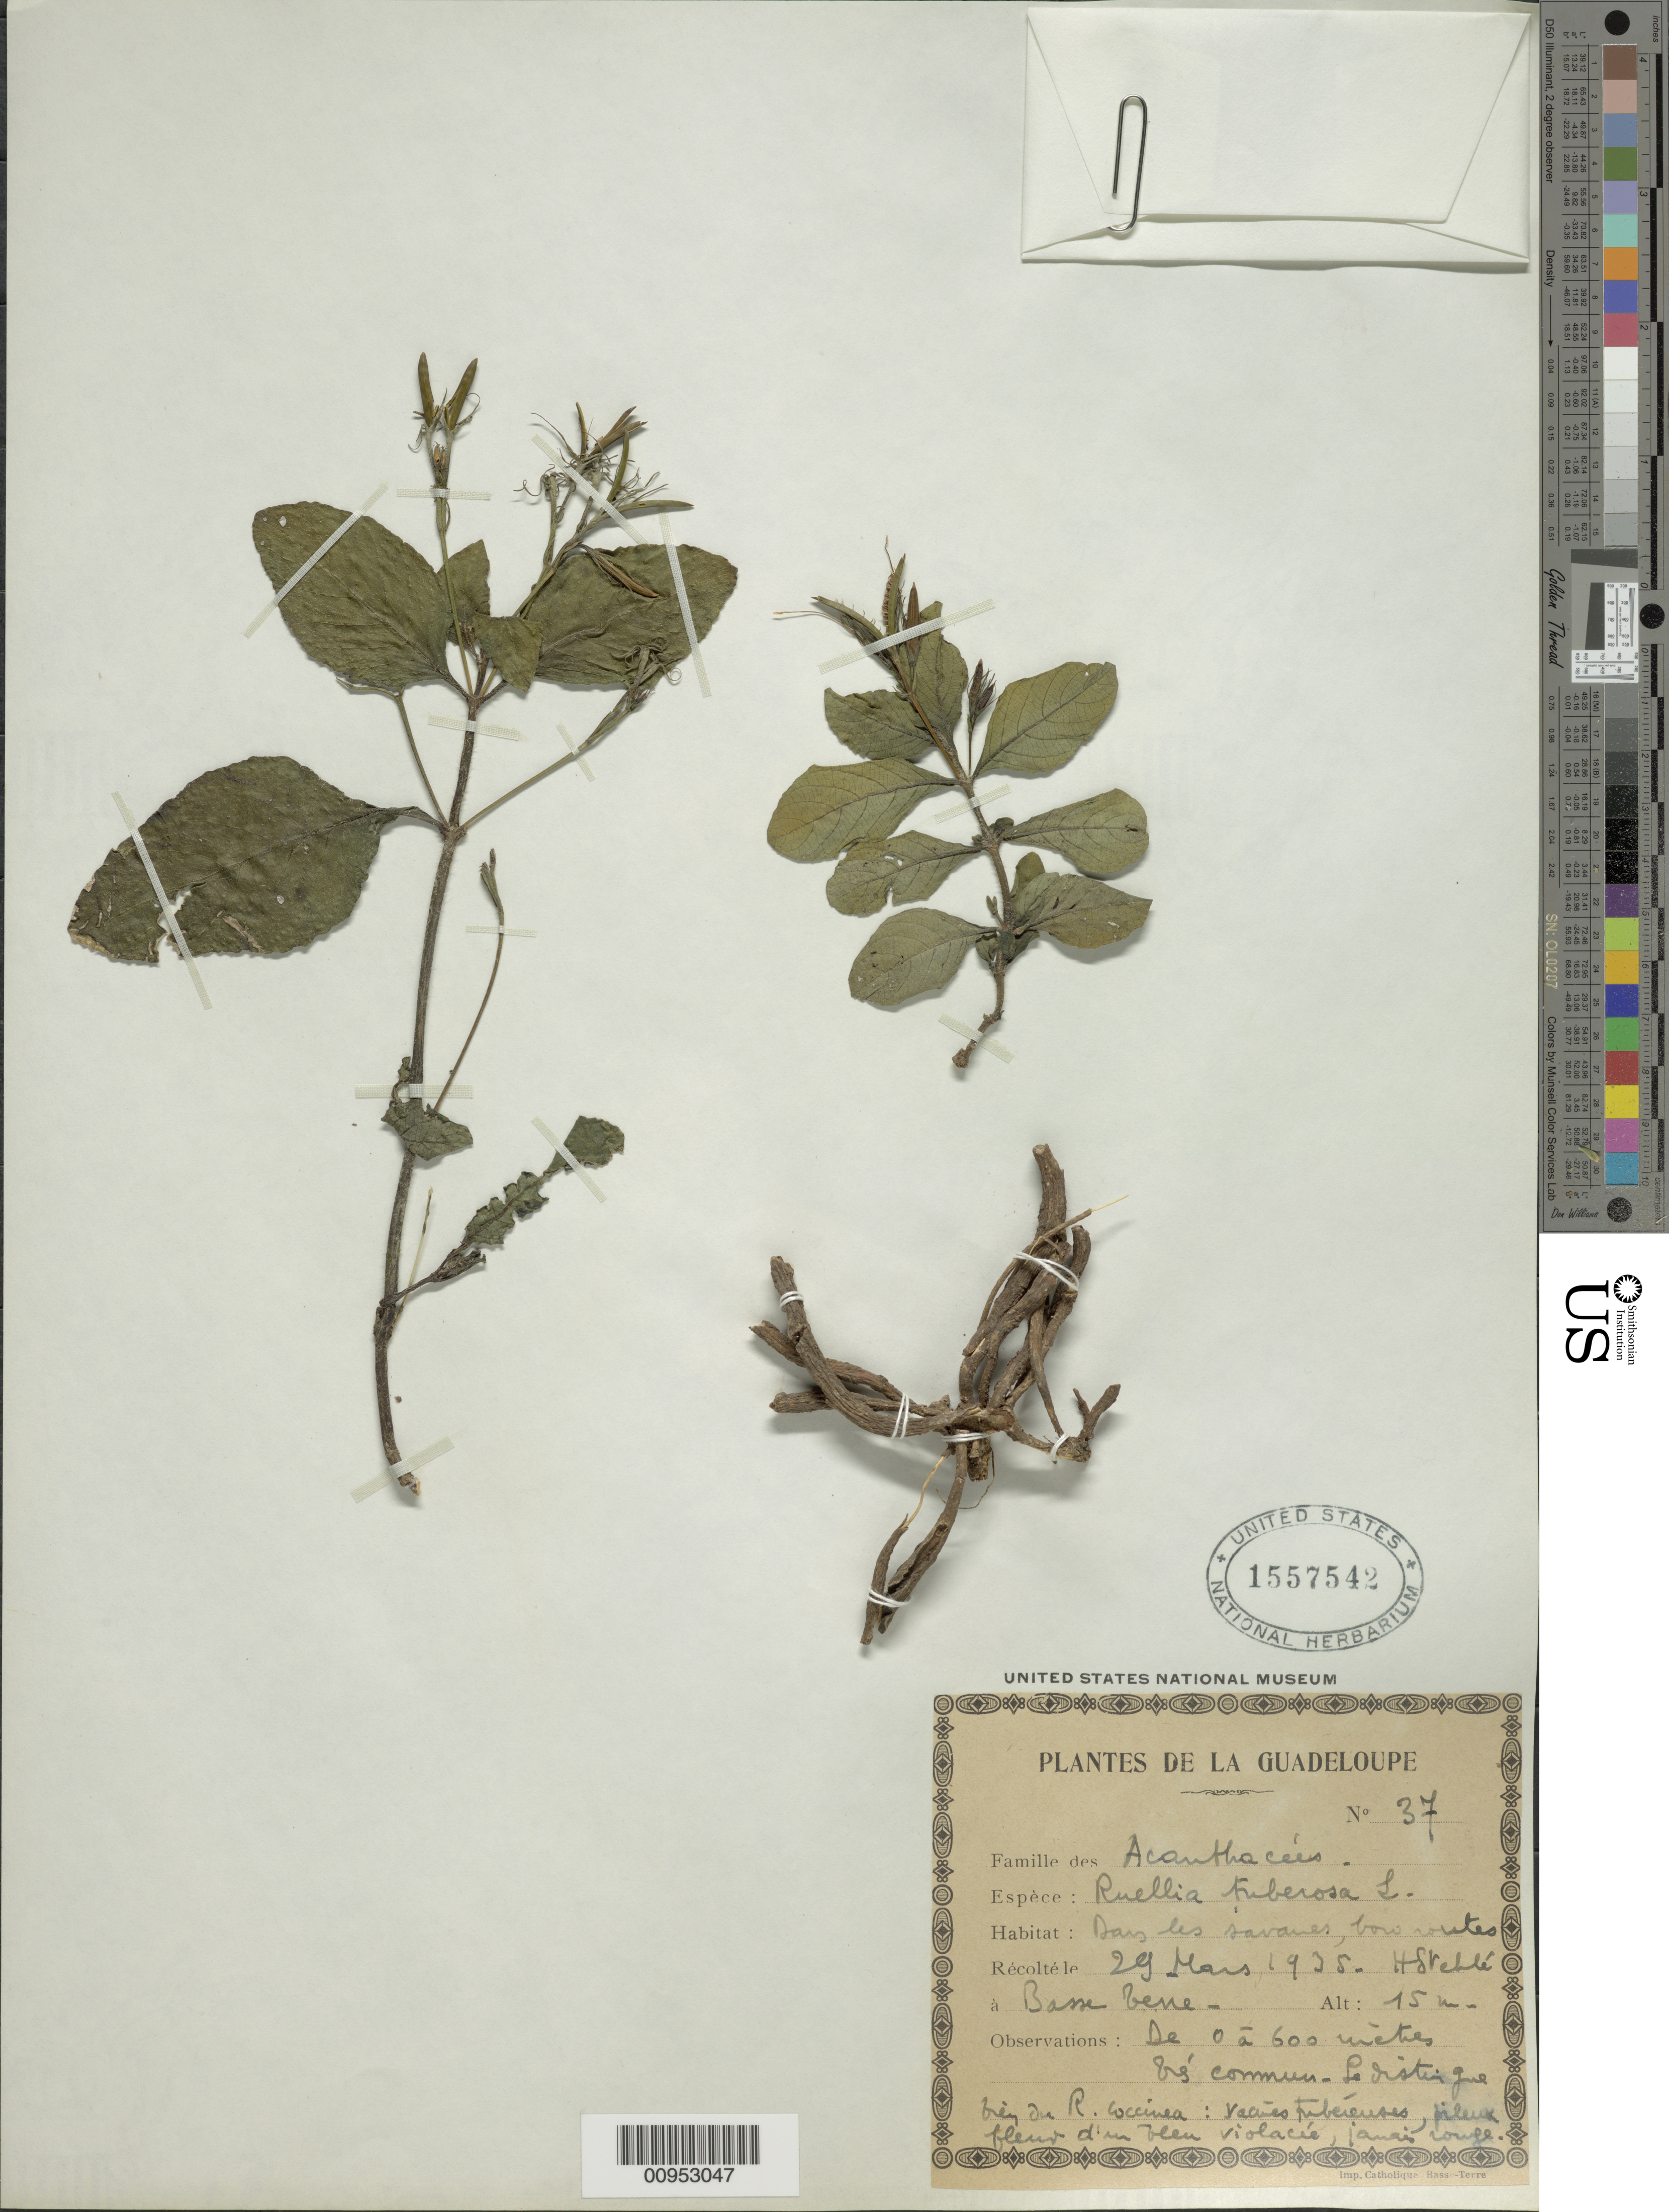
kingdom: Plantae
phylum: Tracheophyta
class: Magnoliopsida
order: Lamiales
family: Acanthaceae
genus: Ruellia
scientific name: Ruellia tuberosa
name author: L.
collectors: H. Stehlé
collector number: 37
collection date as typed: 29 Mar 1935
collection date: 1935-03-29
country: Guadeloupe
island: Basse Terre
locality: Basse Terre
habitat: Dans les savanes, bois routes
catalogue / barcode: US 1557542